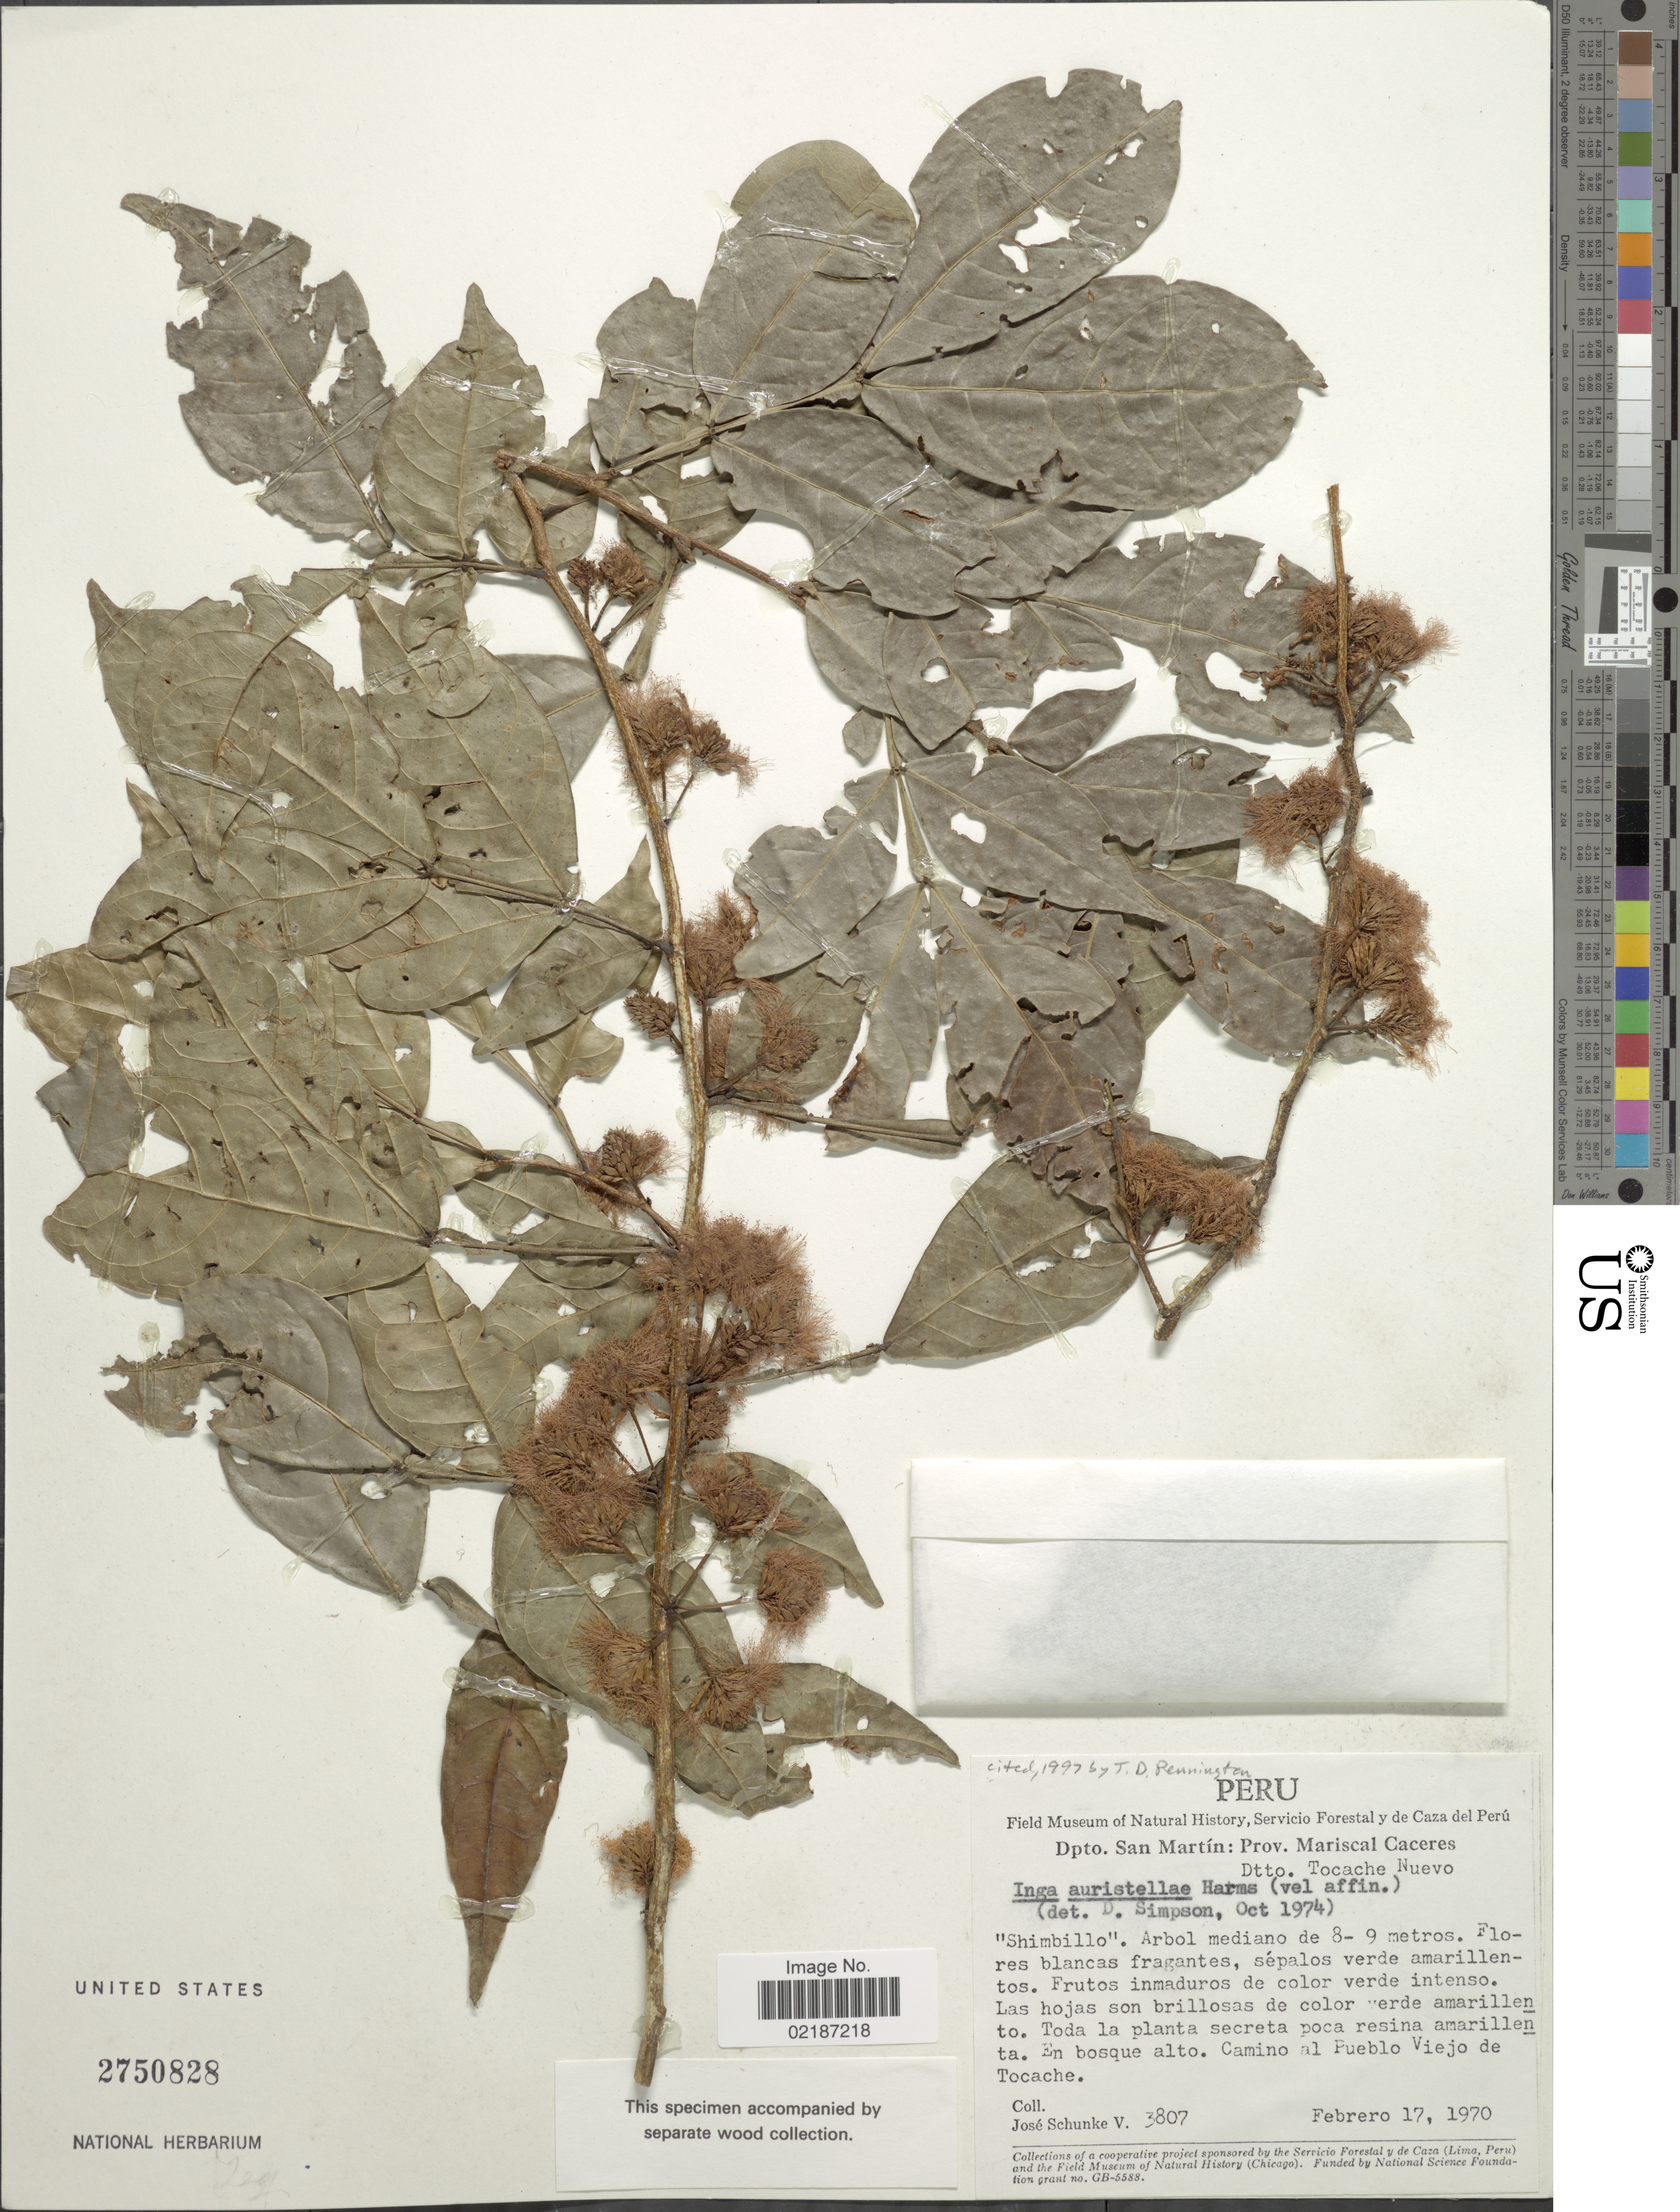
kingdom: Plantae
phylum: Tracheophyta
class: Magnoliopsida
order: Fabales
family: Fabaceae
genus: Inga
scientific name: Inga auristellae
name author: Harms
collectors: J. Schunke Vigo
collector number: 3807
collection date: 1970-02-17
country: Peru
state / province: San Martín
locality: Prov. Mariscal Caceres, Dtto. Tocache Nuevo, Camino al Pueblo Viejo de Tocache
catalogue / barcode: US 2750828